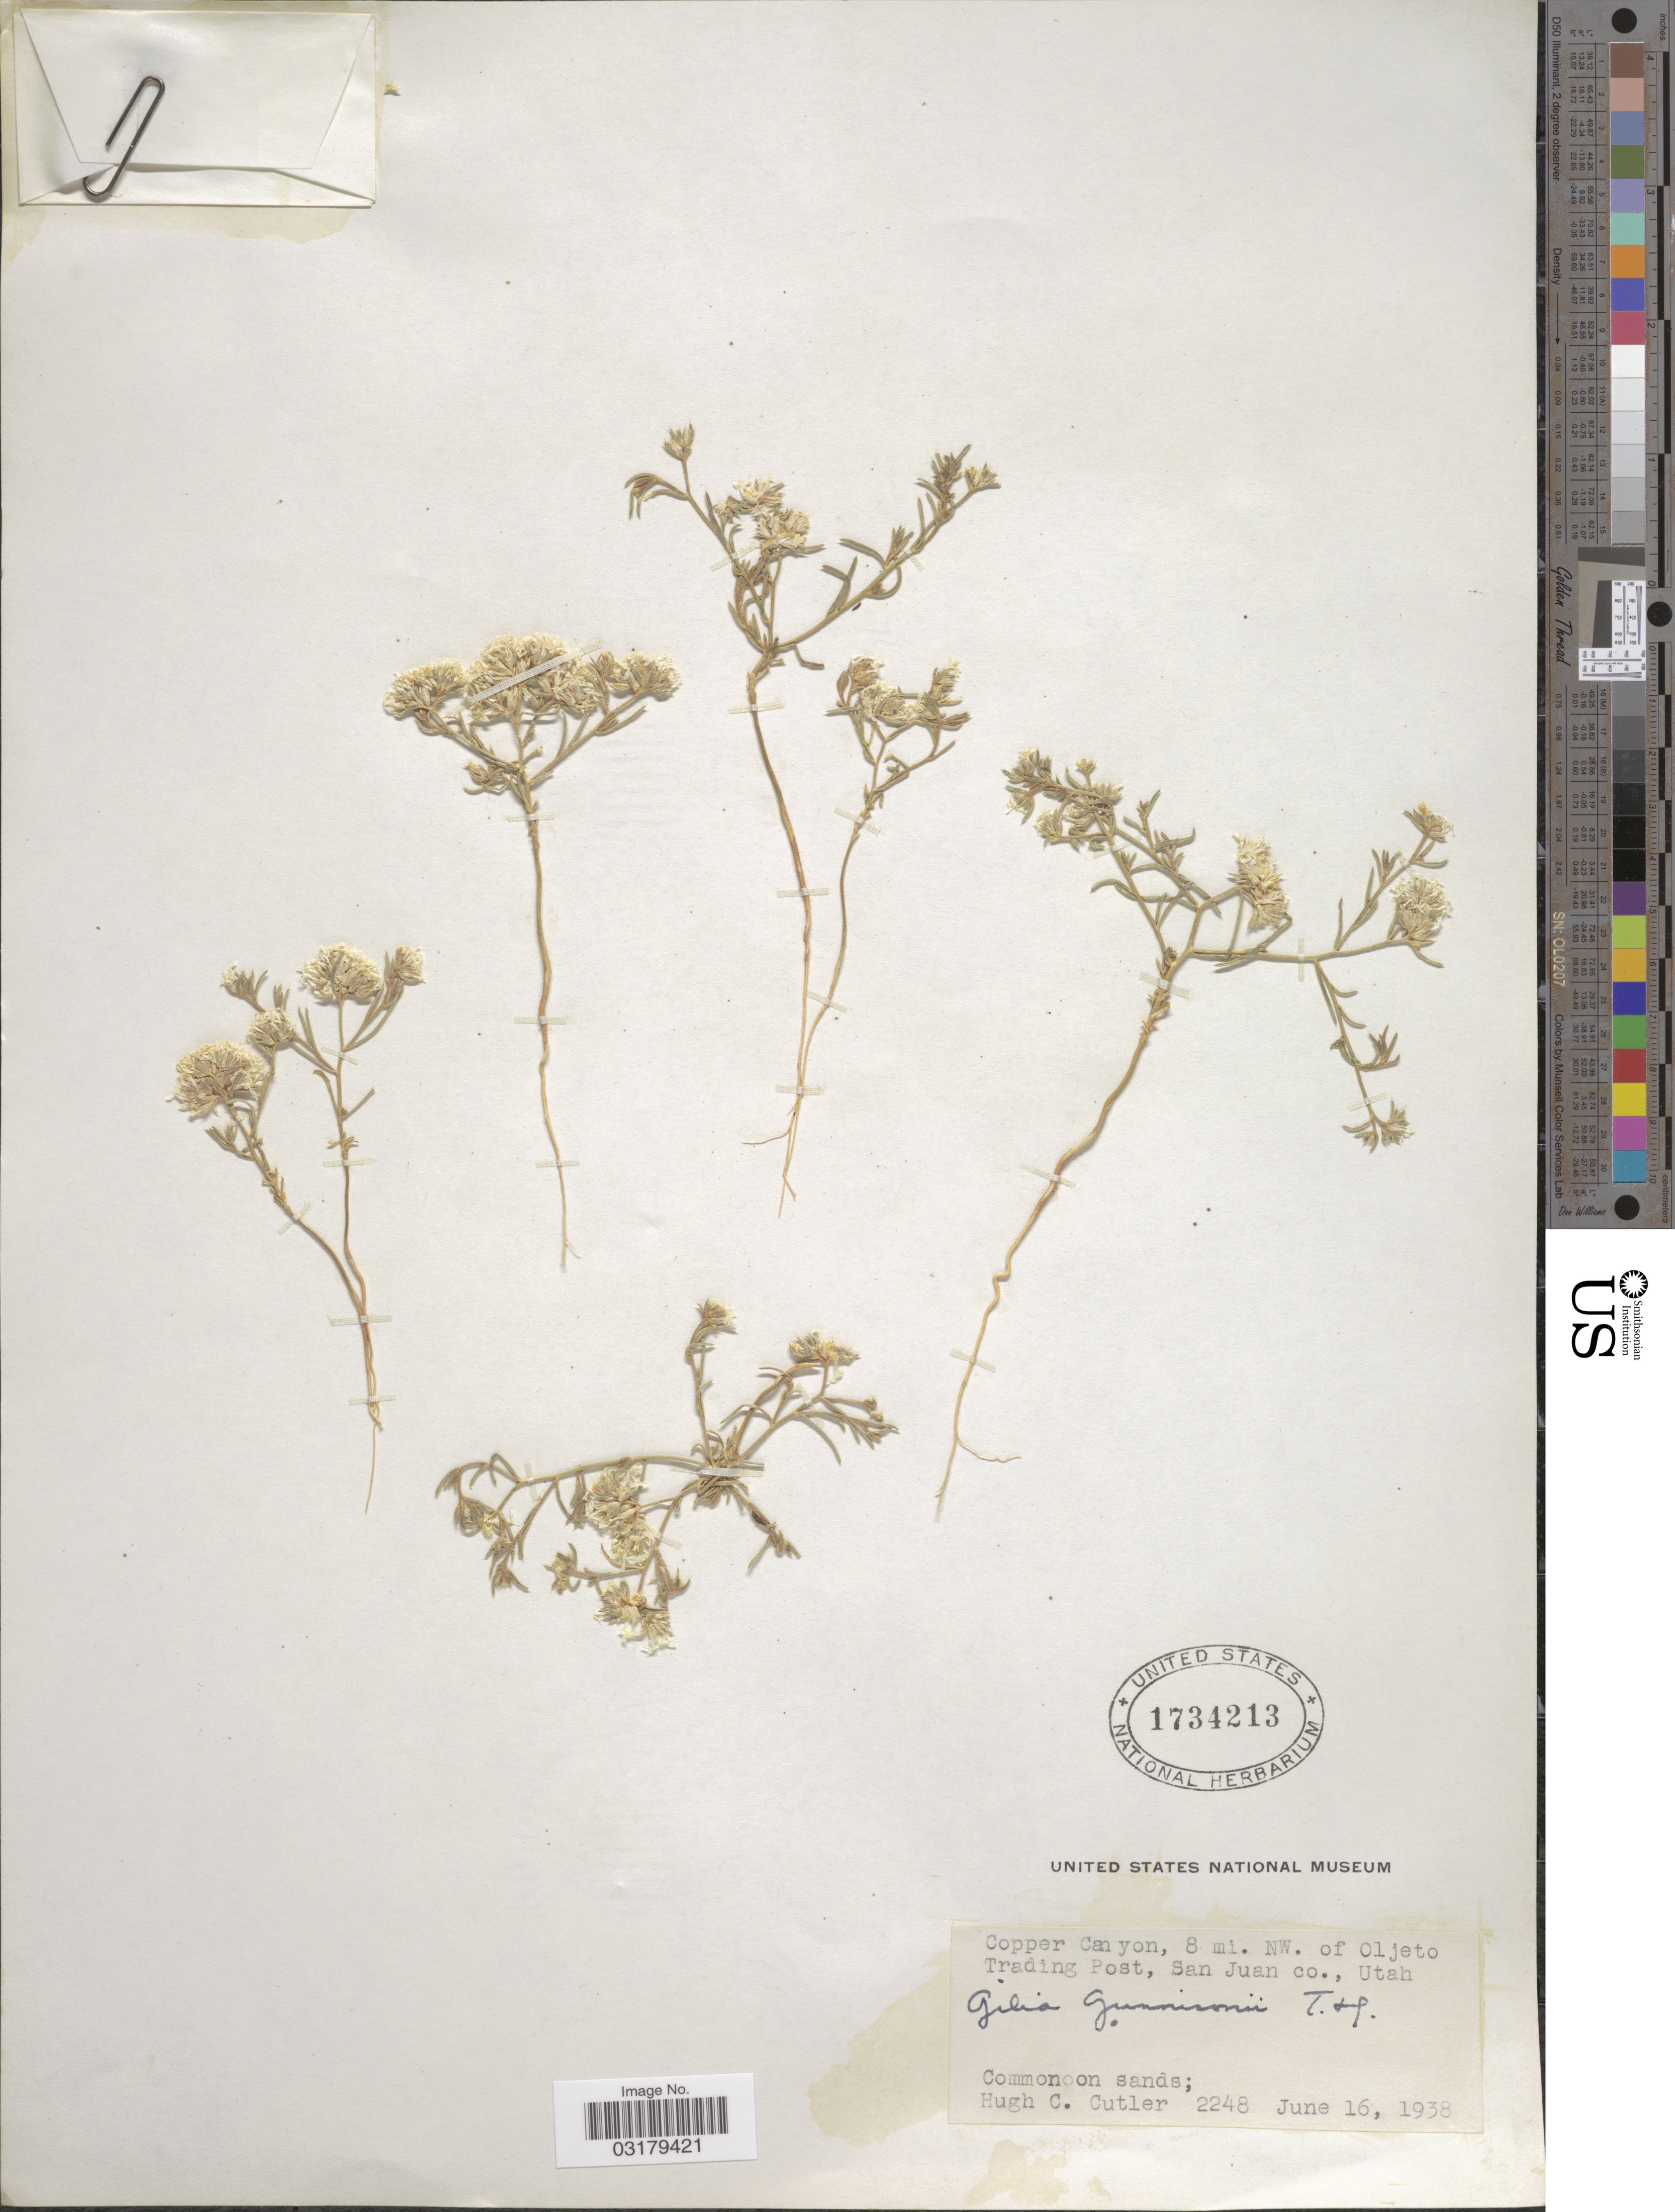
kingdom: Plantae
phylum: Tracheophyta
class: Magnoliopsida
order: Ericales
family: Polemoniaceae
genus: Ipomopsis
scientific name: Ipomopsis gunnisonii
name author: (Torr. & A. Gray) V.E. Grant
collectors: H. C. Cutler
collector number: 2248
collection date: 1938-06-16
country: United States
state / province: Utah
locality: Copper Canyon, 8 mi. NW. of Oljeto Trading Post, San Juan Co.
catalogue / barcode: US 1734213